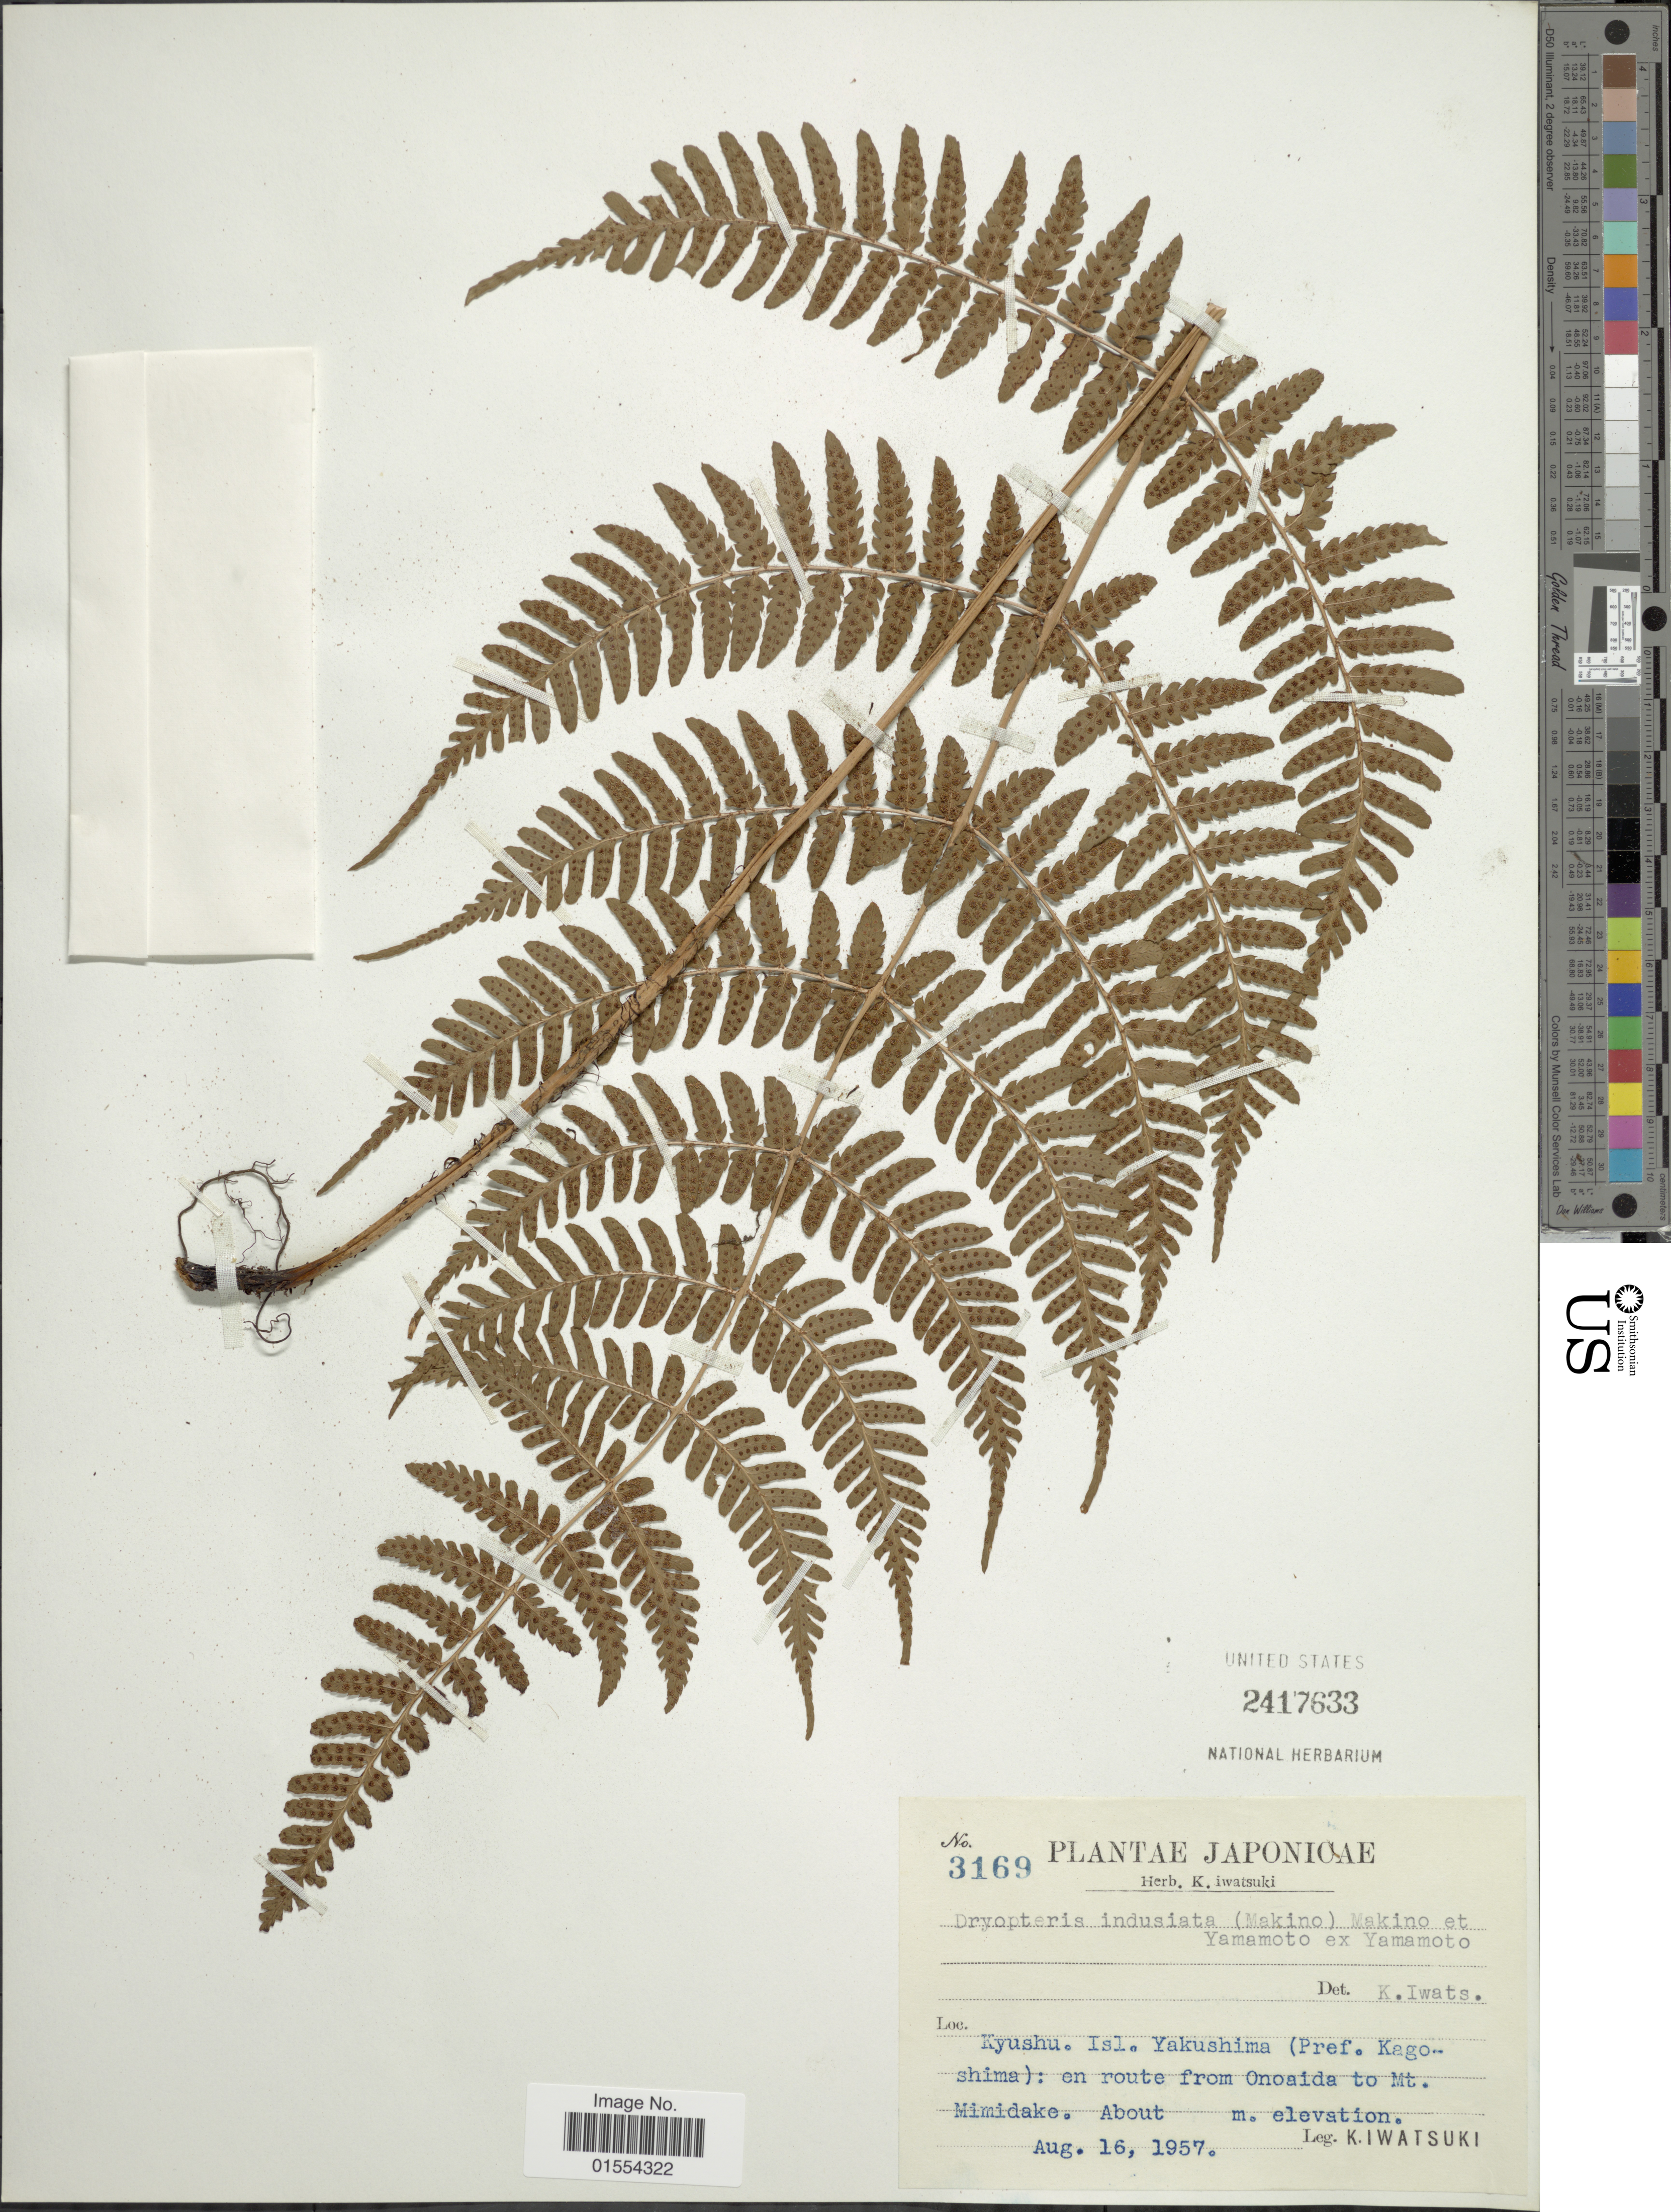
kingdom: Plantae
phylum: Tracheophyta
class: Polypodiopsida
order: Polypodiales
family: Dryopteridaceae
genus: Dryopteris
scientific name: Dryopteris indusiata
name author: (Makino) Makino & Yamam.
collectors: K. Iwatsuki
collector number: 3169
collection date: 1957-08-16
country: Japan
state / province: Kagosima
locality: Japonicae. Kyushu, Isl. Yakushima (Pref. Kagoshima): en route from Onoaida to Mt. Mimidake.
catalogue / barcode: US 2417633